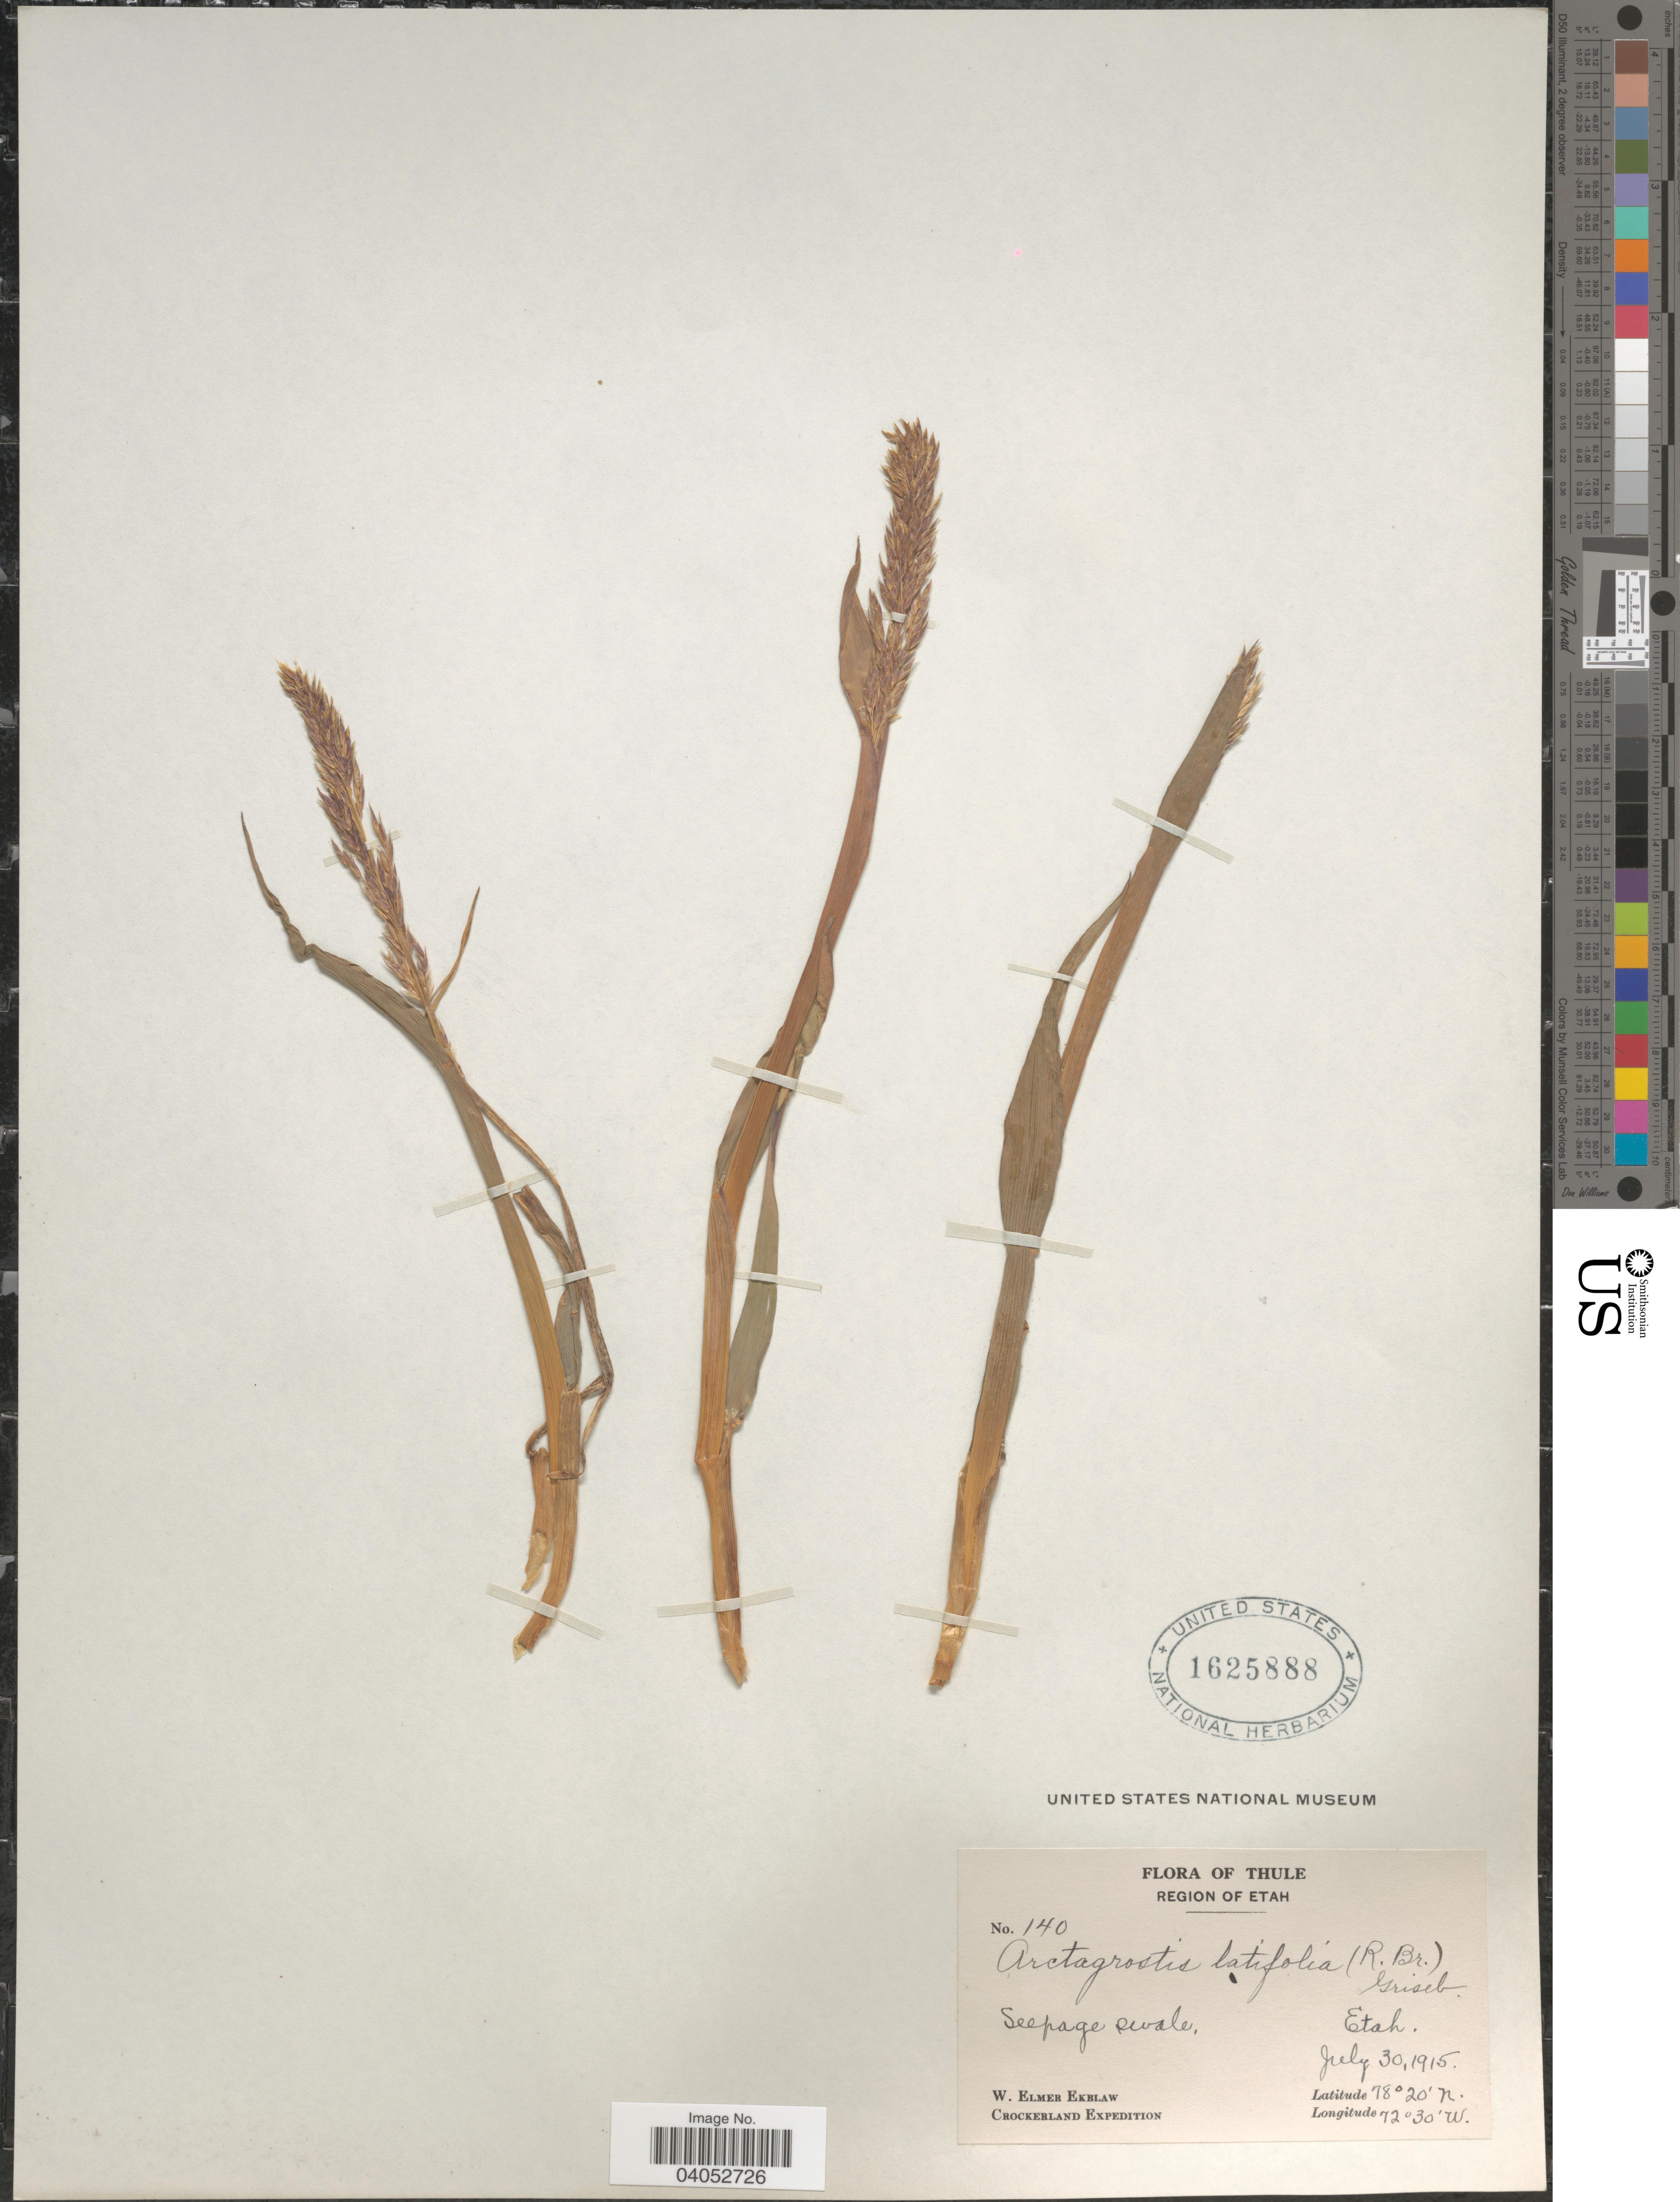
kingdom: Plantae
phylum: Tracheophyta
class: Liliopsida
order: Poales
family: Poaceae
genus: Arctagrostis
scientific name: Arctagrostis latifolia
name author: (R. Br.) Griseb.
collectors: W. Ekblaw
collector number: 140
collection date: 1915-07-30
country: Greenland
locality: Thule. Region of Etah. Etah.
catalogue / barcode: US 1625888